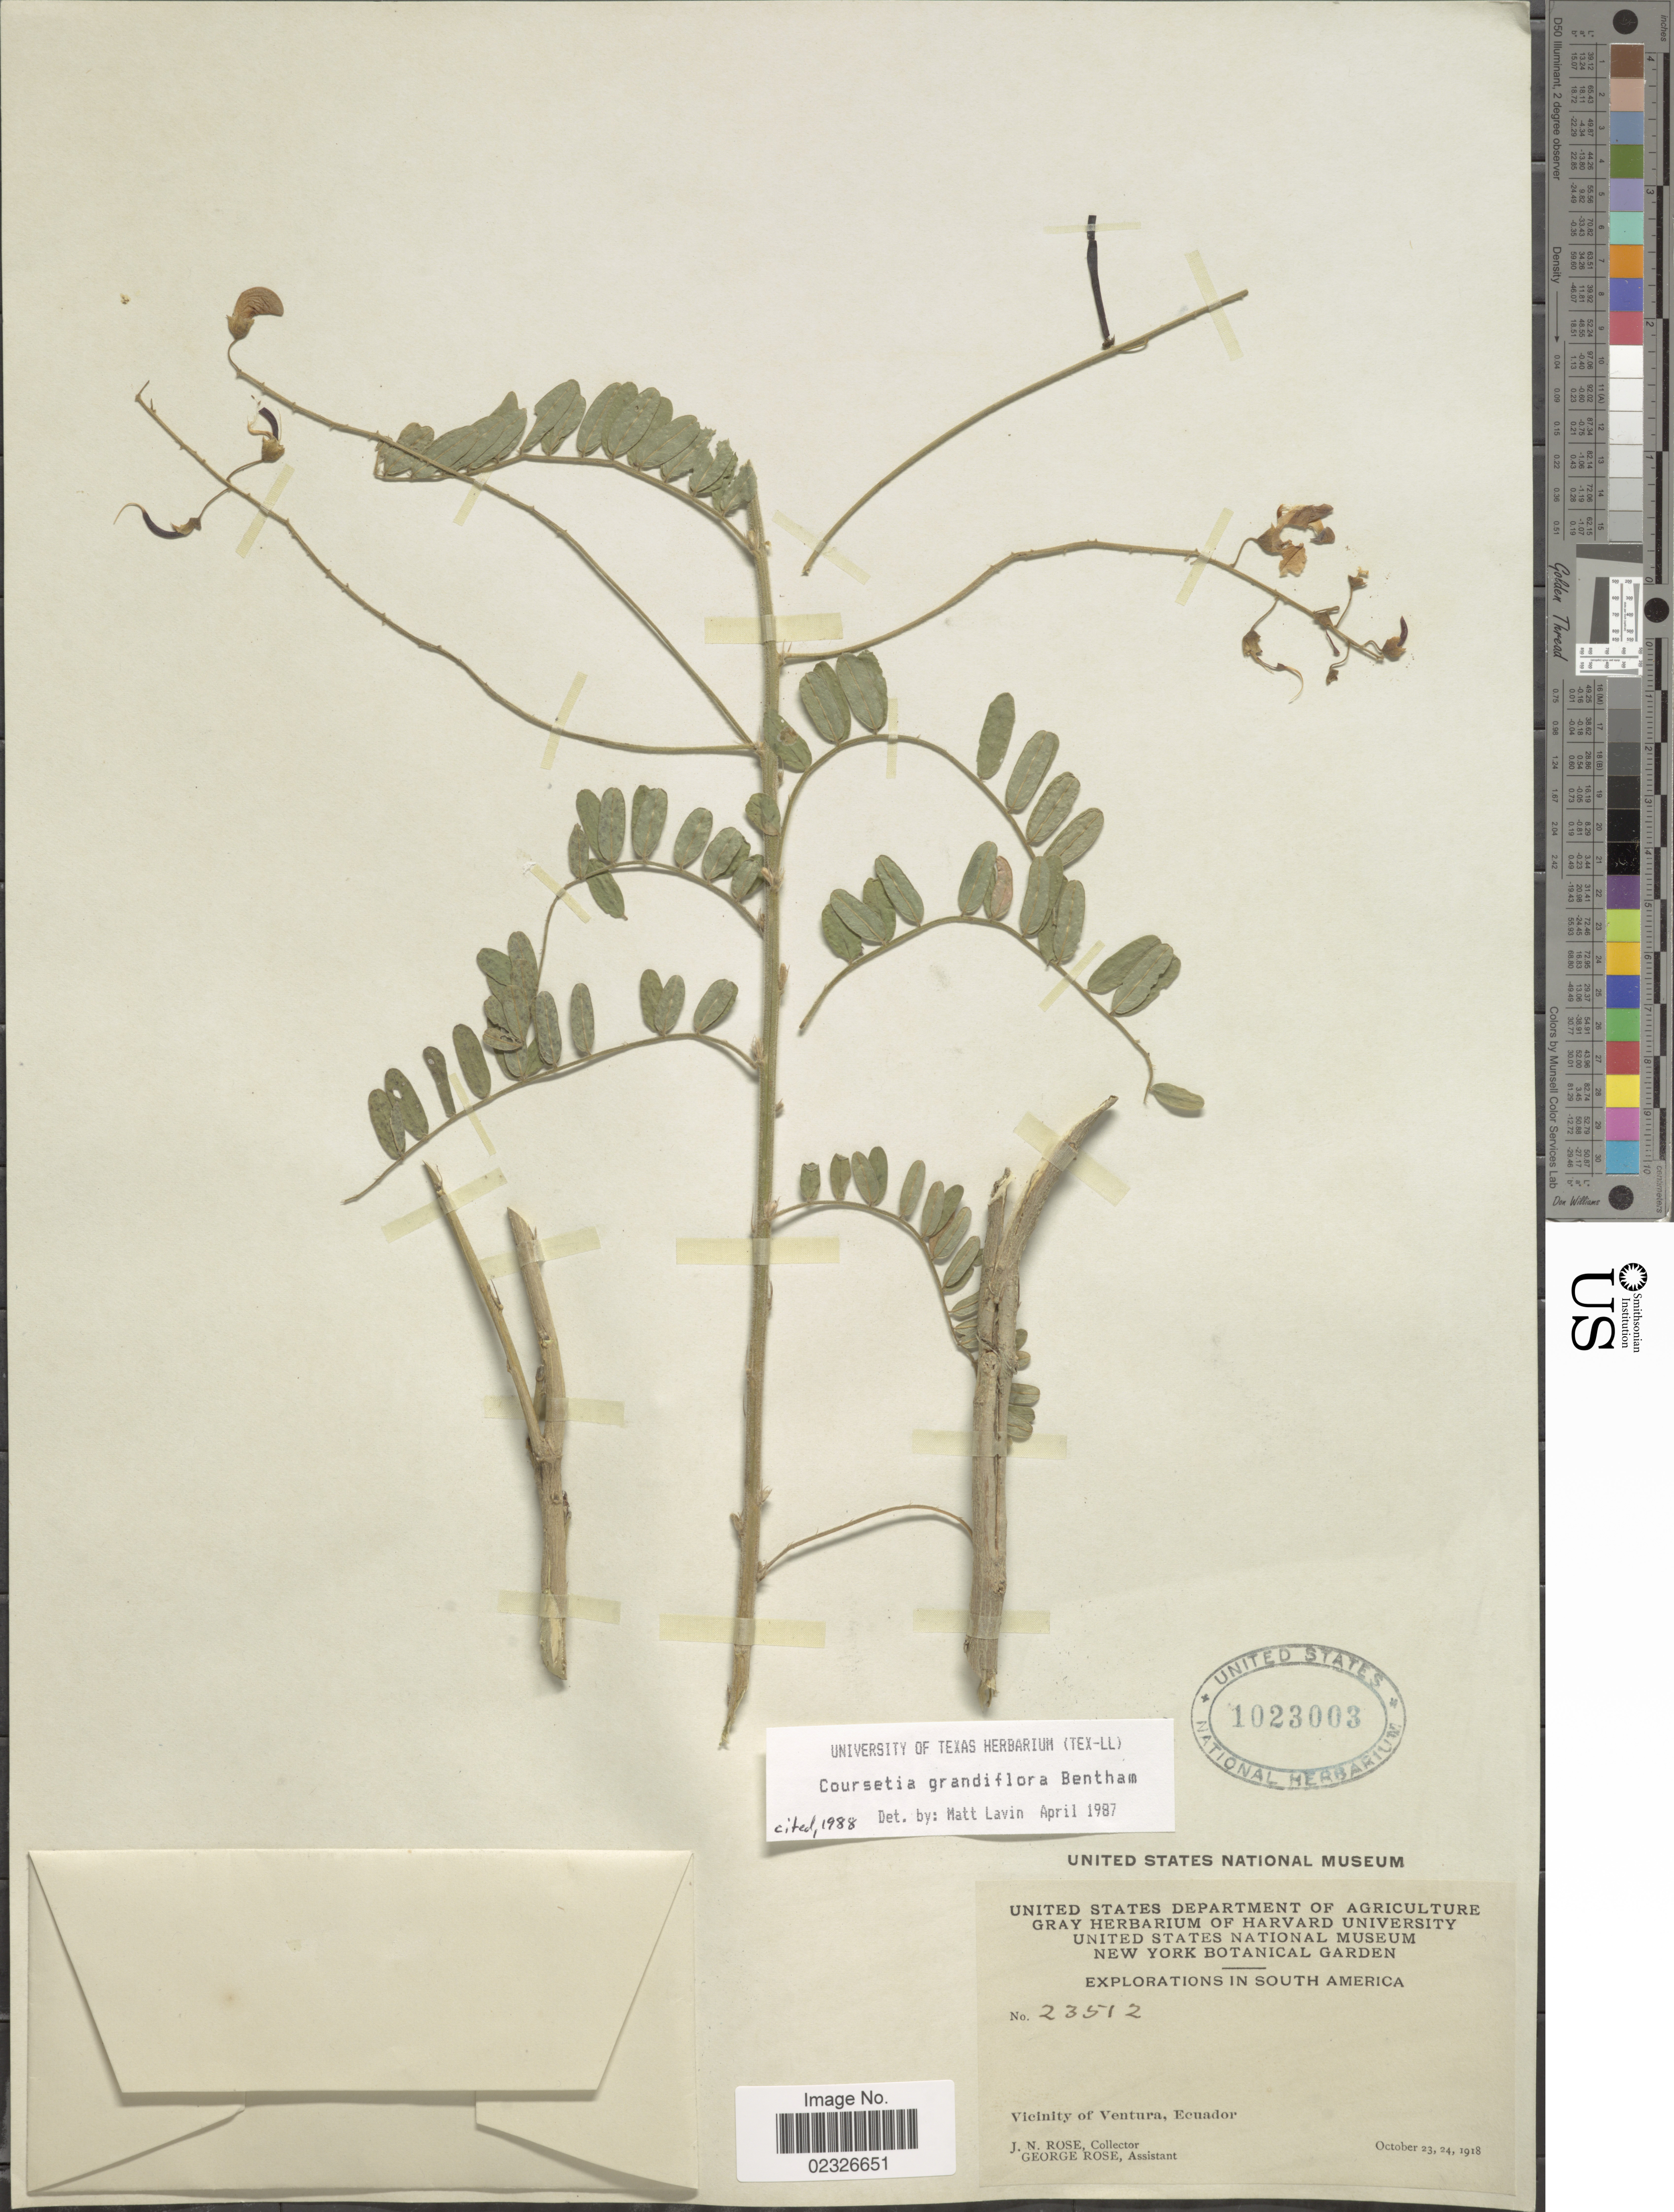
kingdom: Plantae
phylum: Tracheophyta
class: Magnoliopsida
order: Fabales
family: Fabaceae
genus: Coursetia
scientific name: Coursetia grandiflora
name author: Benth.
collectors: J. N. Rose & G. Rose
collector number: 235812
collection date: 1918-10-23/1918-10-24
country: Ecuador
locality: Vicinity of Ventura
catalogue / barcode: US 1023003